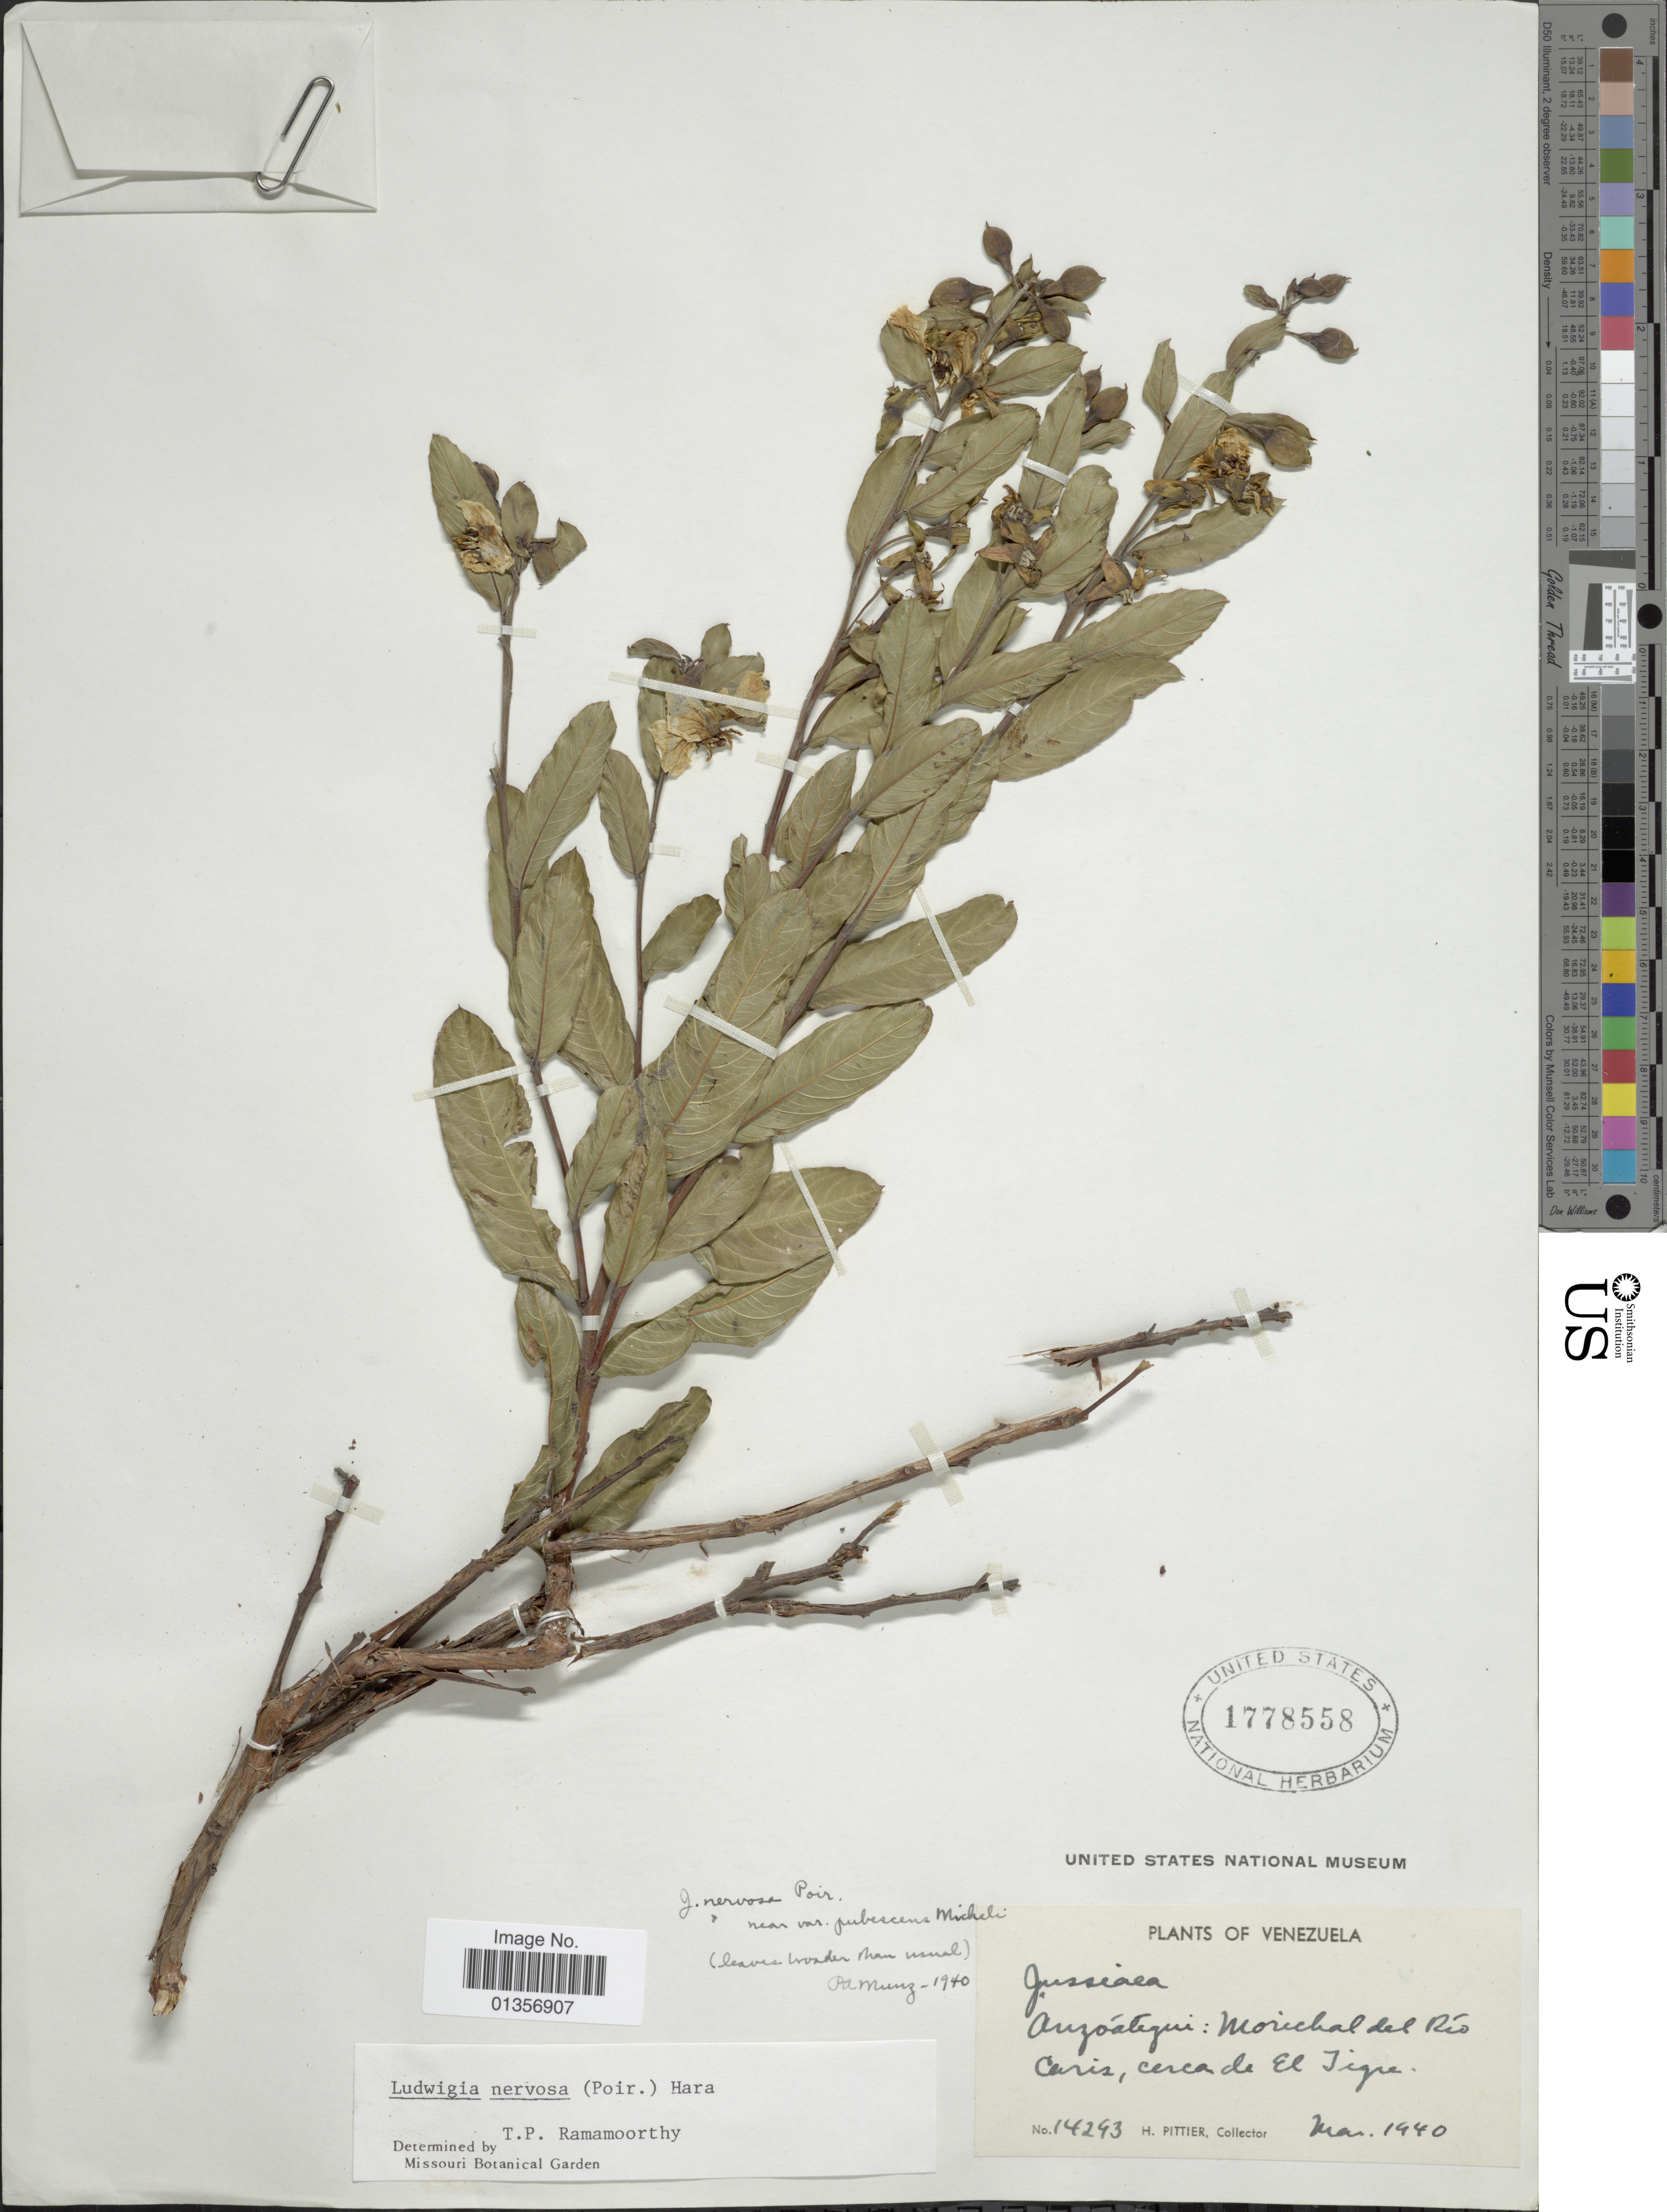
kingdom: Plantae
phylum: Tracheophyta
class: Magnoliopsida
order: Myrtales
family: Onagraceae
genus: Ludwigia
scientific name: Ludwigia nervosa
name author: (Poir.) H. Hara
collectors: H. F. Pittier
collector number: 14293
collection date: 1940-03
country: Venezuela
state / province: Anzoategui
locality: Morichal del Río Caris, cerca de El Tigre [Morichal of Caris River, near El Tigre]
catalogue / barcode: US 1778558